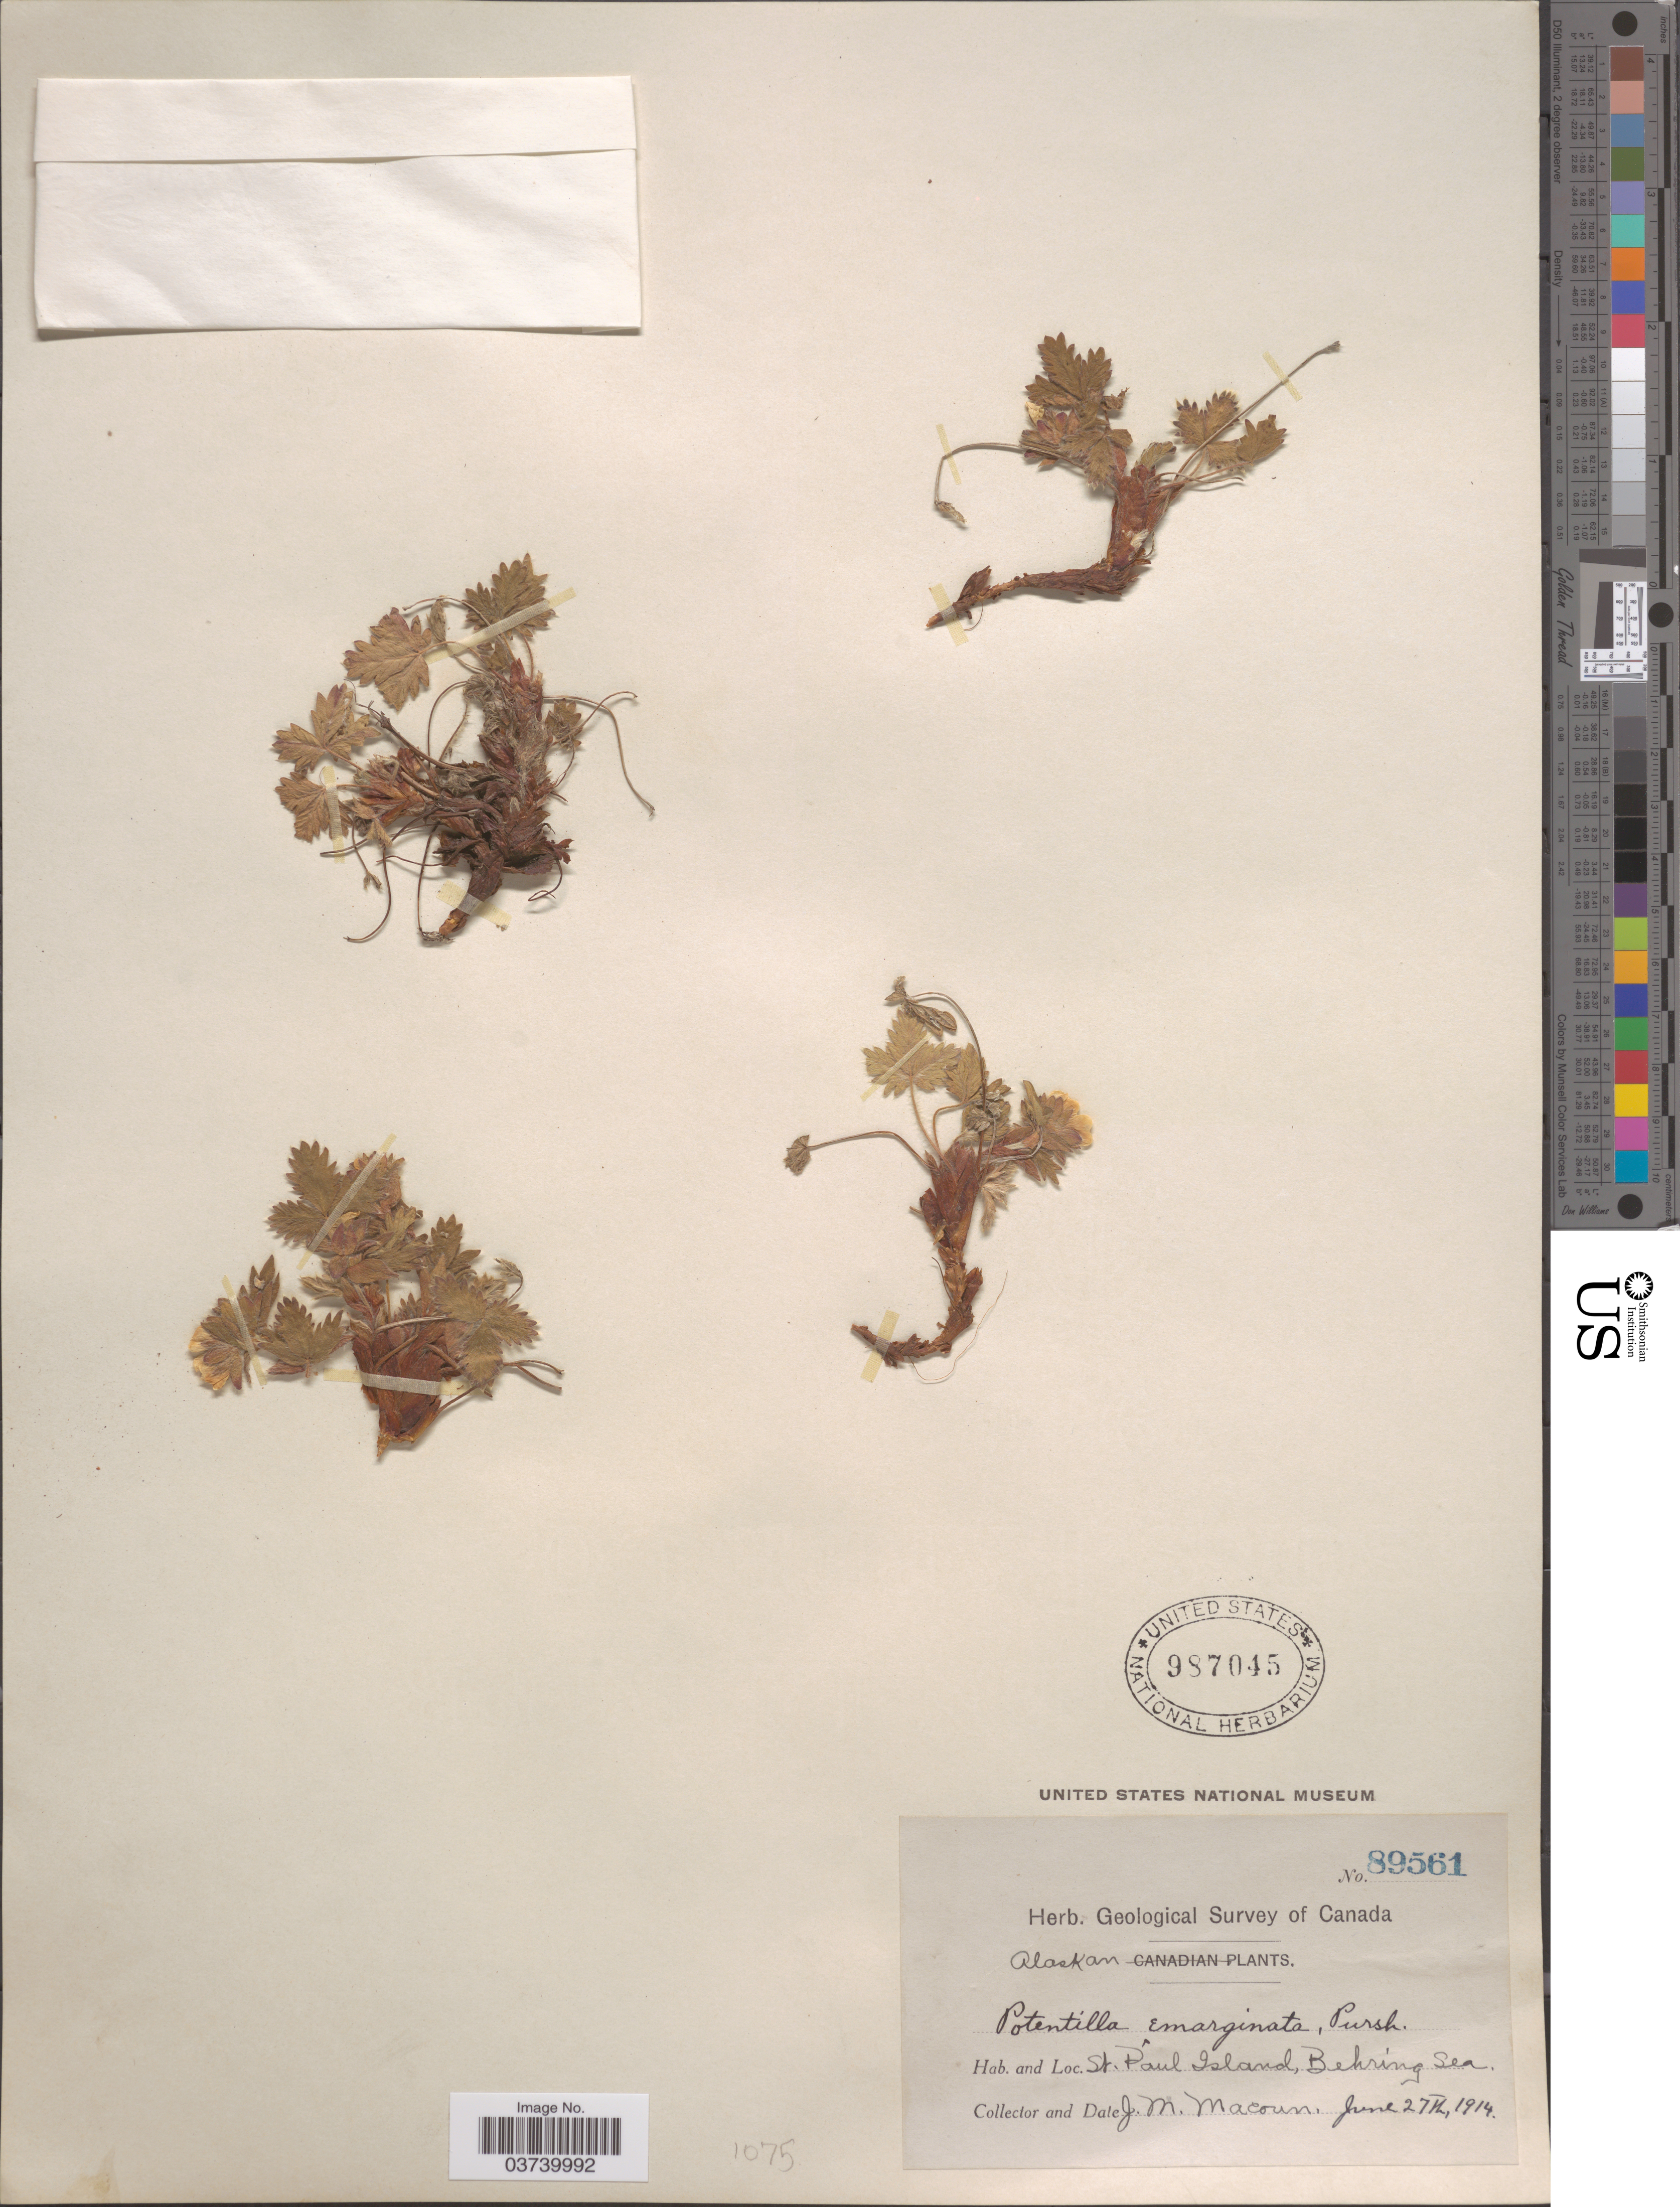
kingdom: Plantae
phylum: Tracheophyta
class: Magnoliopsida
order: Rosales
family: Rosaceae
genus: Potentilla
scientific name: Potentilla hyparctica subsp. hyparctica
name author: Malte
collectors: J. M. Macoun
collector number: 89561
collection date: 1914-06-27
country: United States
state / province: Alaska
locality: St. Paul Island, Behring Sea.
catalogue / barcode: US 987045